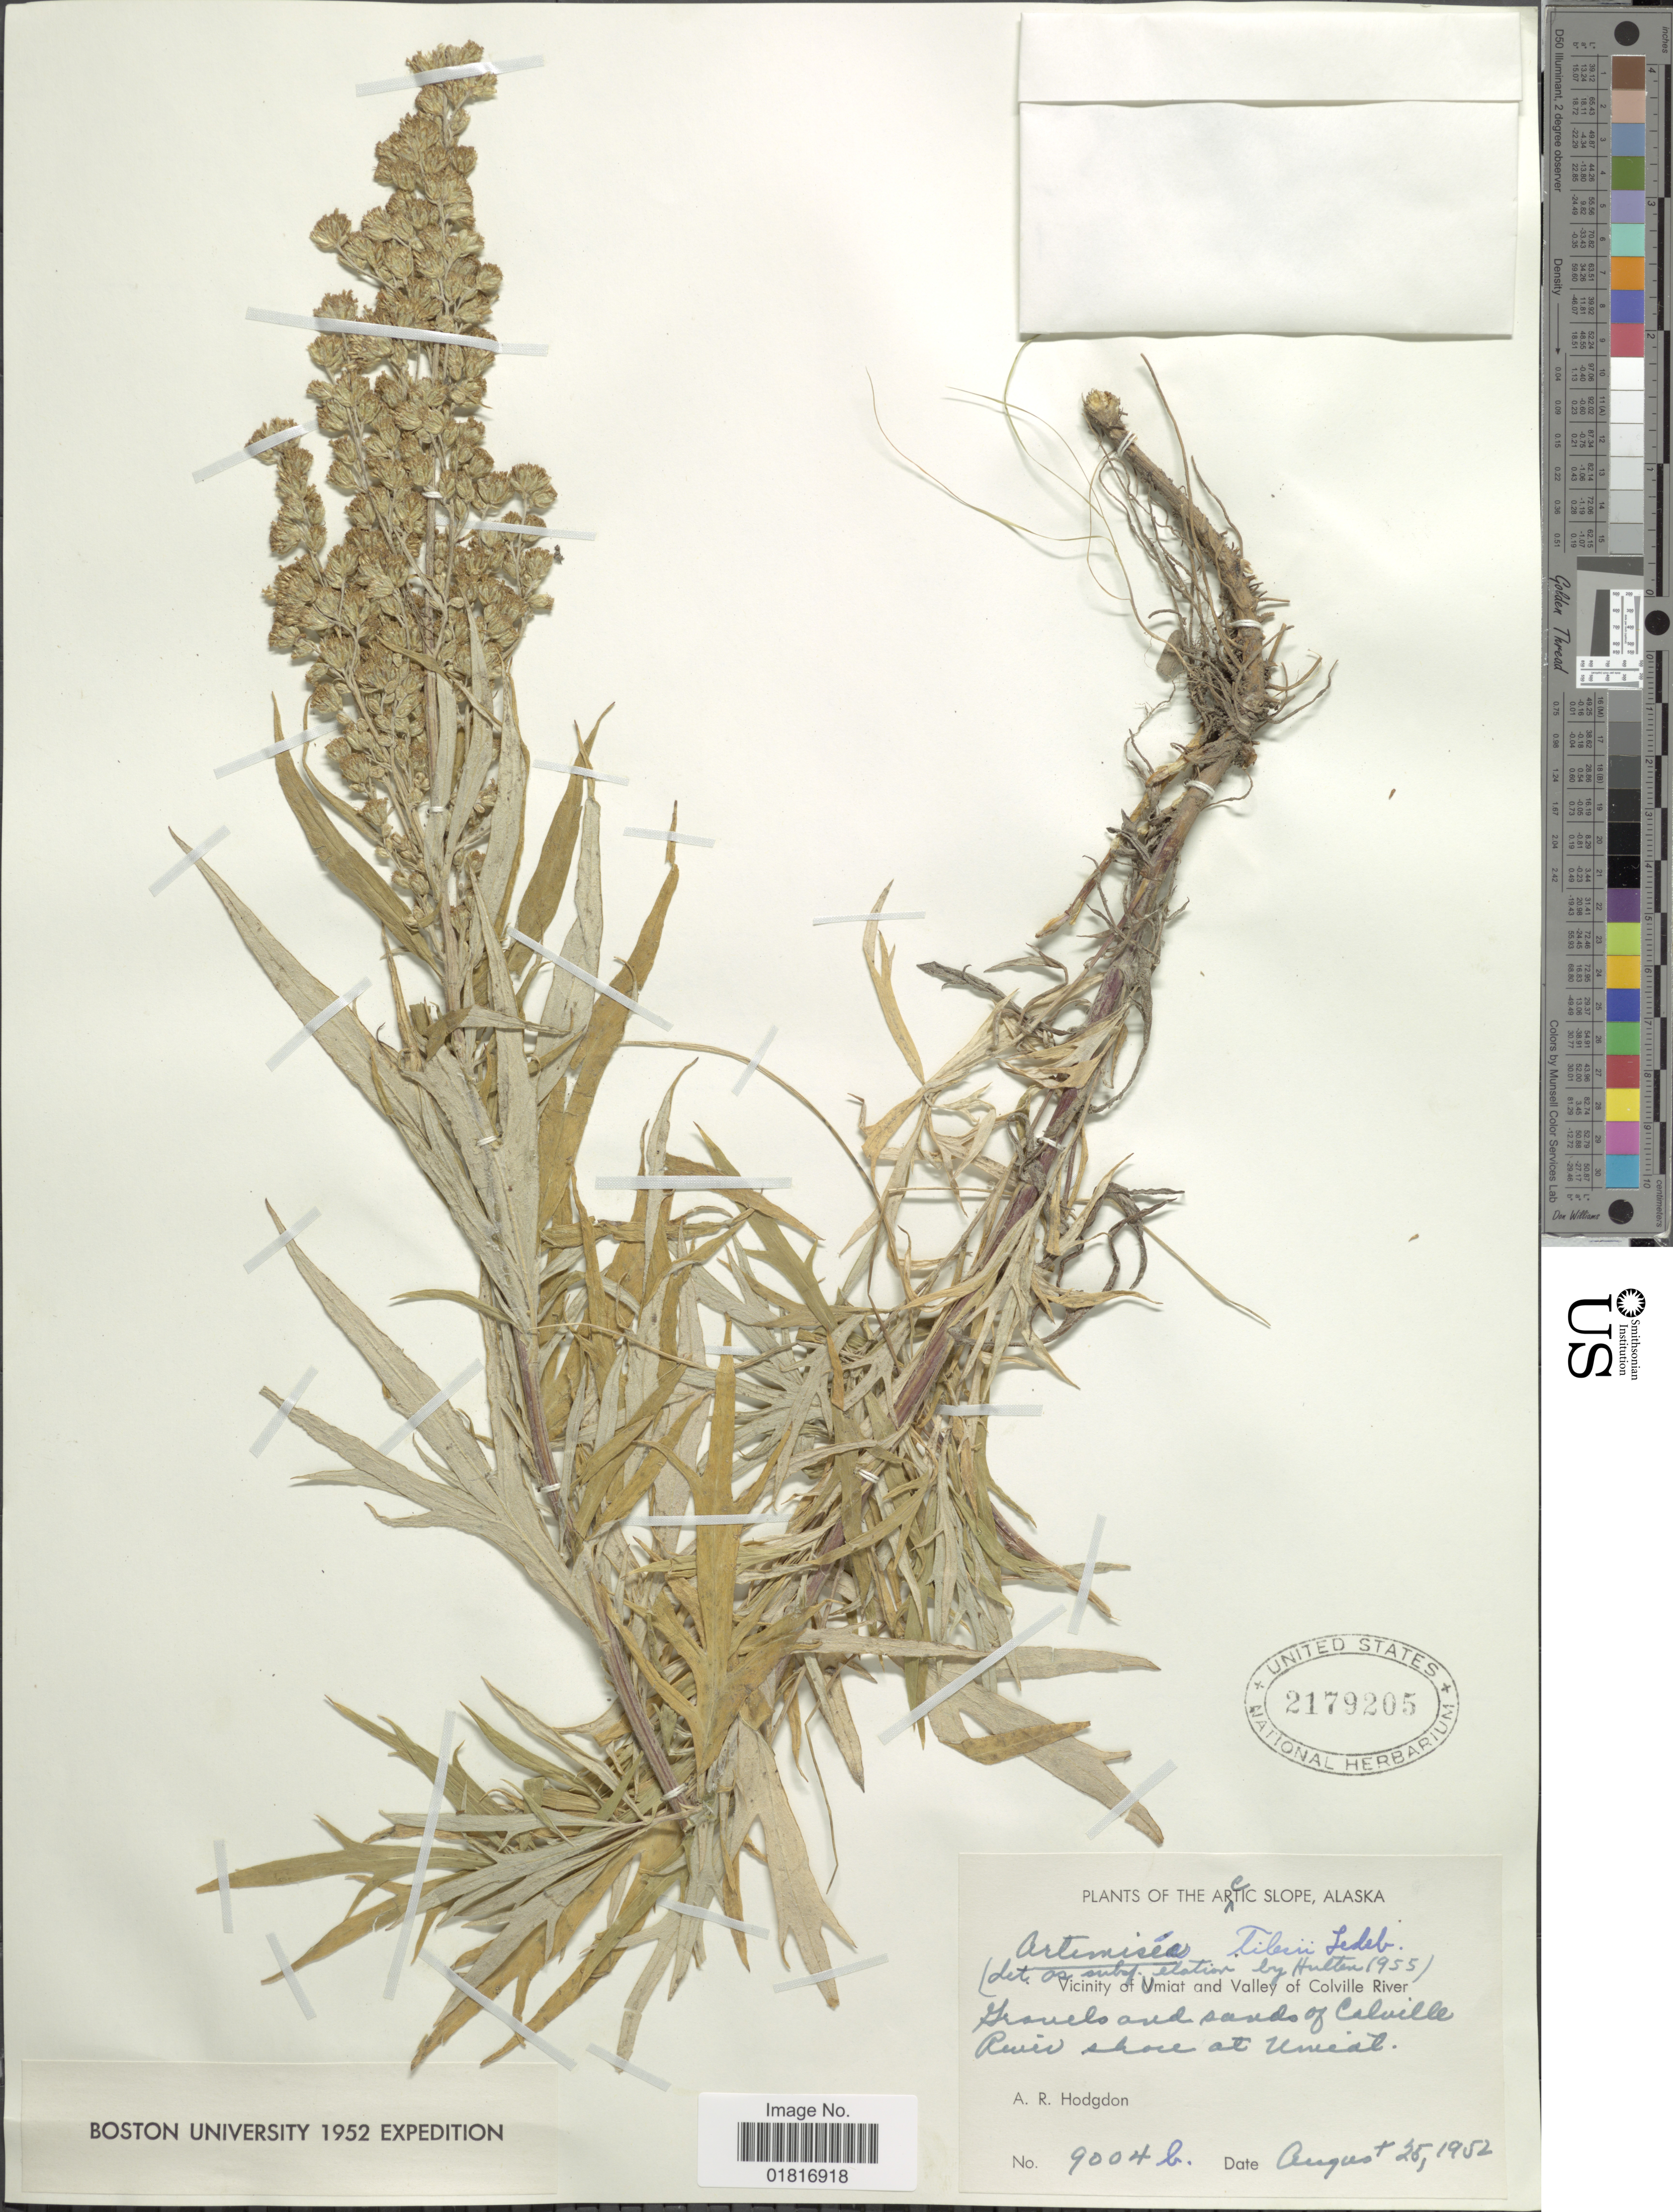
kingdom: Plantae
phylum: Tracheophyta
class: Magnoliopsida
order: Asterales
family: Asteraceae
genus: Artemisia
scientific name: Artemisia tilesii var. elatior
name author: Torr. & A. Gray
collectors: A. R. Hodgdon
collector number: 9004b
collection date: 1952-08-25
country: United States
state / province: Alaska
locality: Arctic Slope, Vicinity of Umiat and Valley of Colville River, Gravels and sands of Colville River shore at Umiat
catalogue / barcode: US 2179205